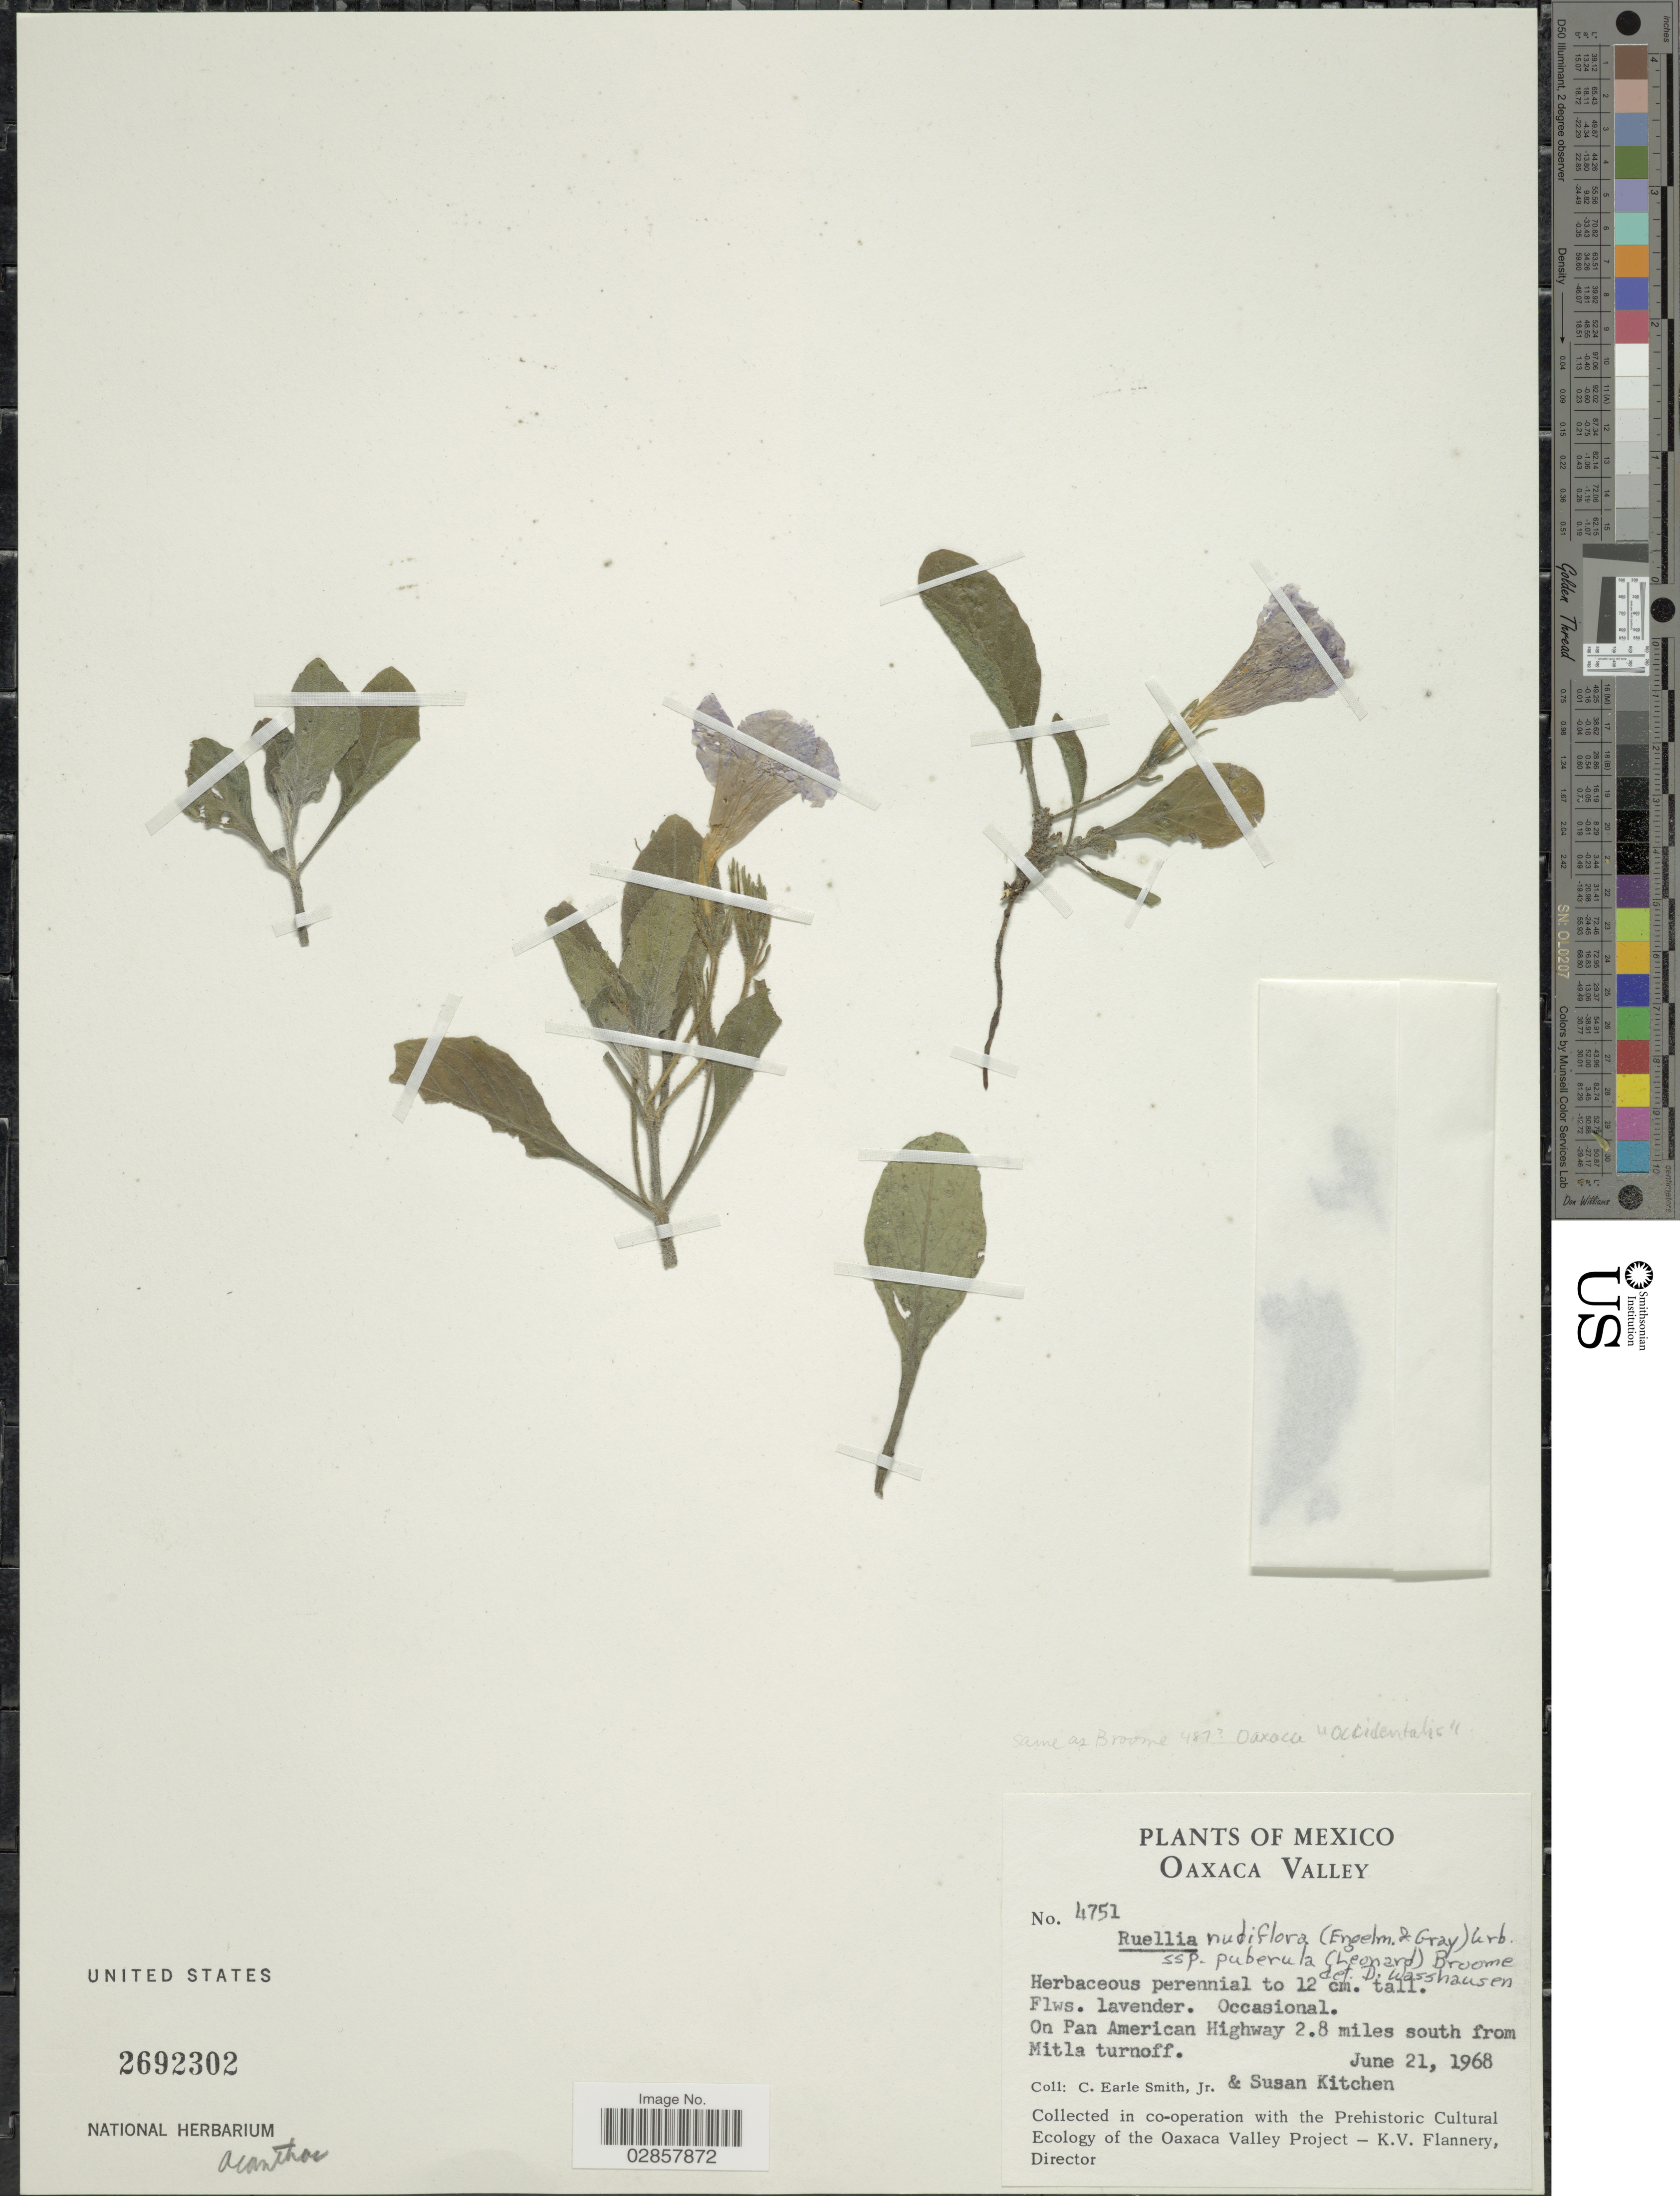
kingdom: Plantae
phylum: Tracheophyta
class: Magnoliopsida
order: Lamiales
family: Acanthaceae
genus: Ruellia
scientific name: Ruellia nudiflora var. puberula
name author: Leonard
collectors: C. E. Smith Jr. & S. Kitchen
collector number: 4751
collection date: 1968-06-21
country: Mexico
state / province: Oaxaca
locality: Oaxaca Valley. On Pan American Highway 2.8 miles south from Mitla turnoff.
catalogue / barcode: US 2692302